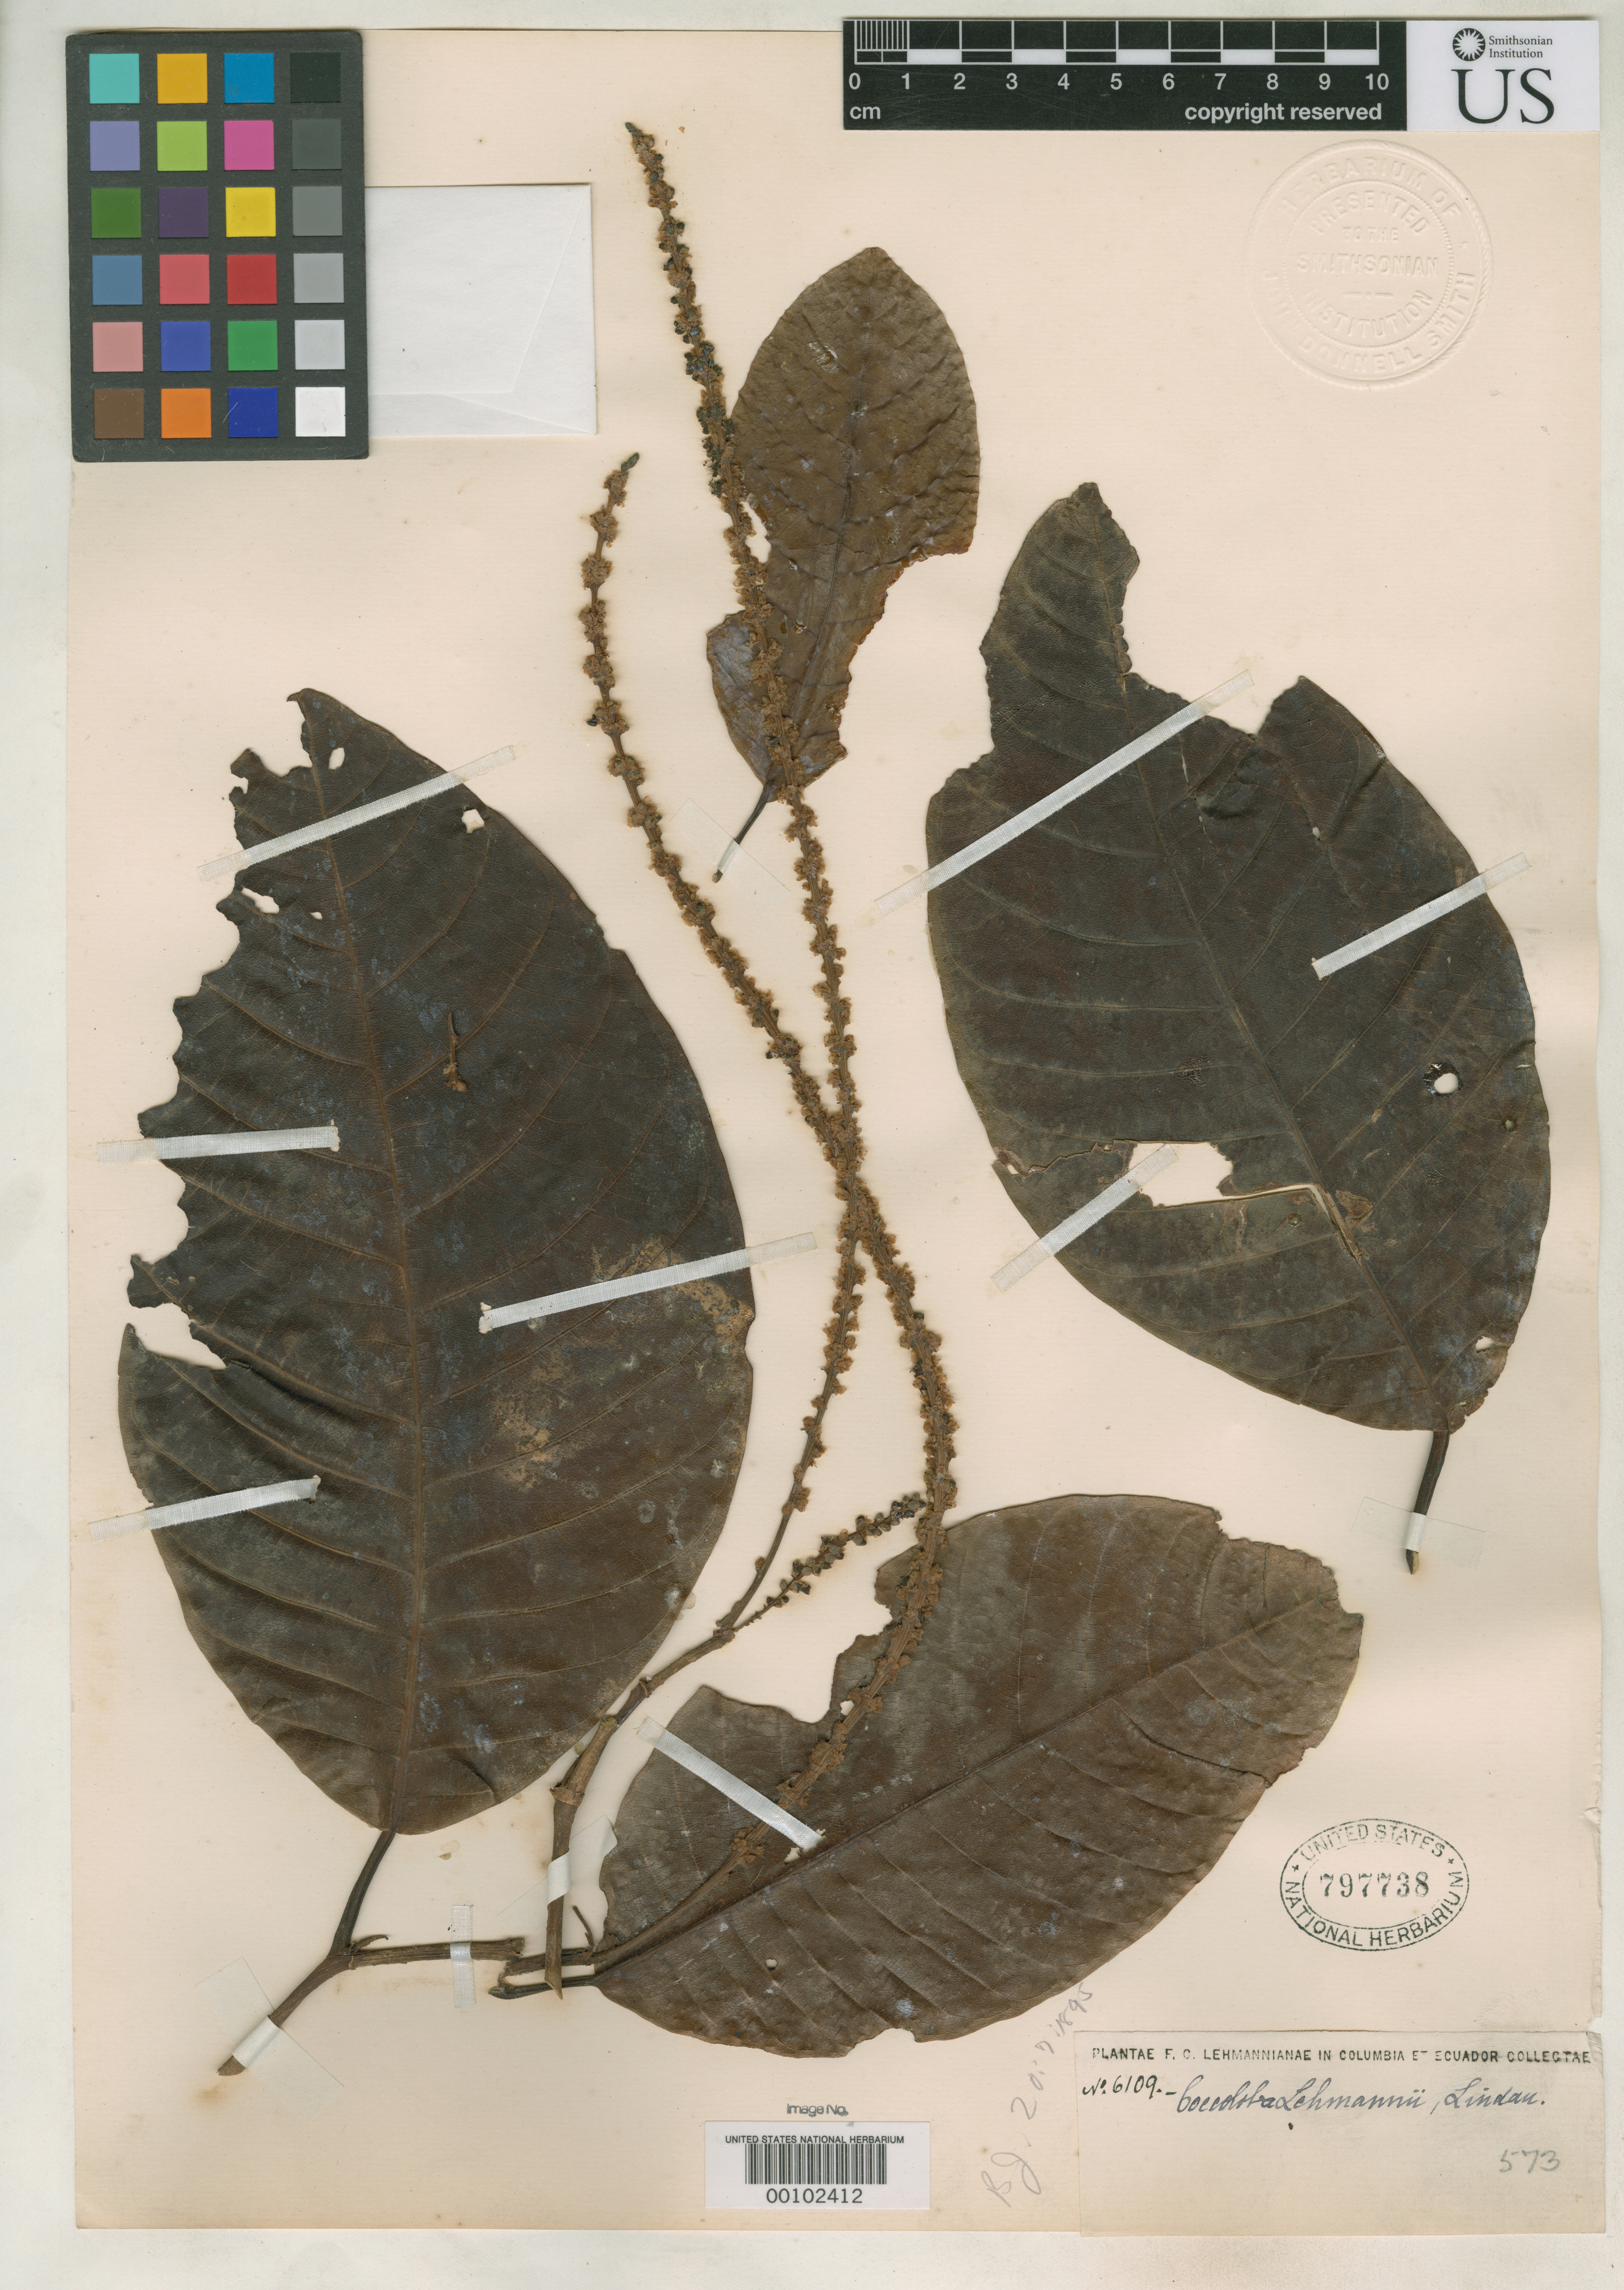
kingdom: Plantae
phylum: Tracheophyta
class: Magnoliopsida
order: Caryophyllales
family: Polygonaceae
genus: Coccoloba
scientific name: Coccoloba lehmannii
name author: Lindau ex Hieron.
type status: Isosyntype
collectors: F. C. Lehmann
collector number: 6109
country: Colombia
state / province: Cundinamarca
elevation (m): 1500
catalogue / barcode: US 797738